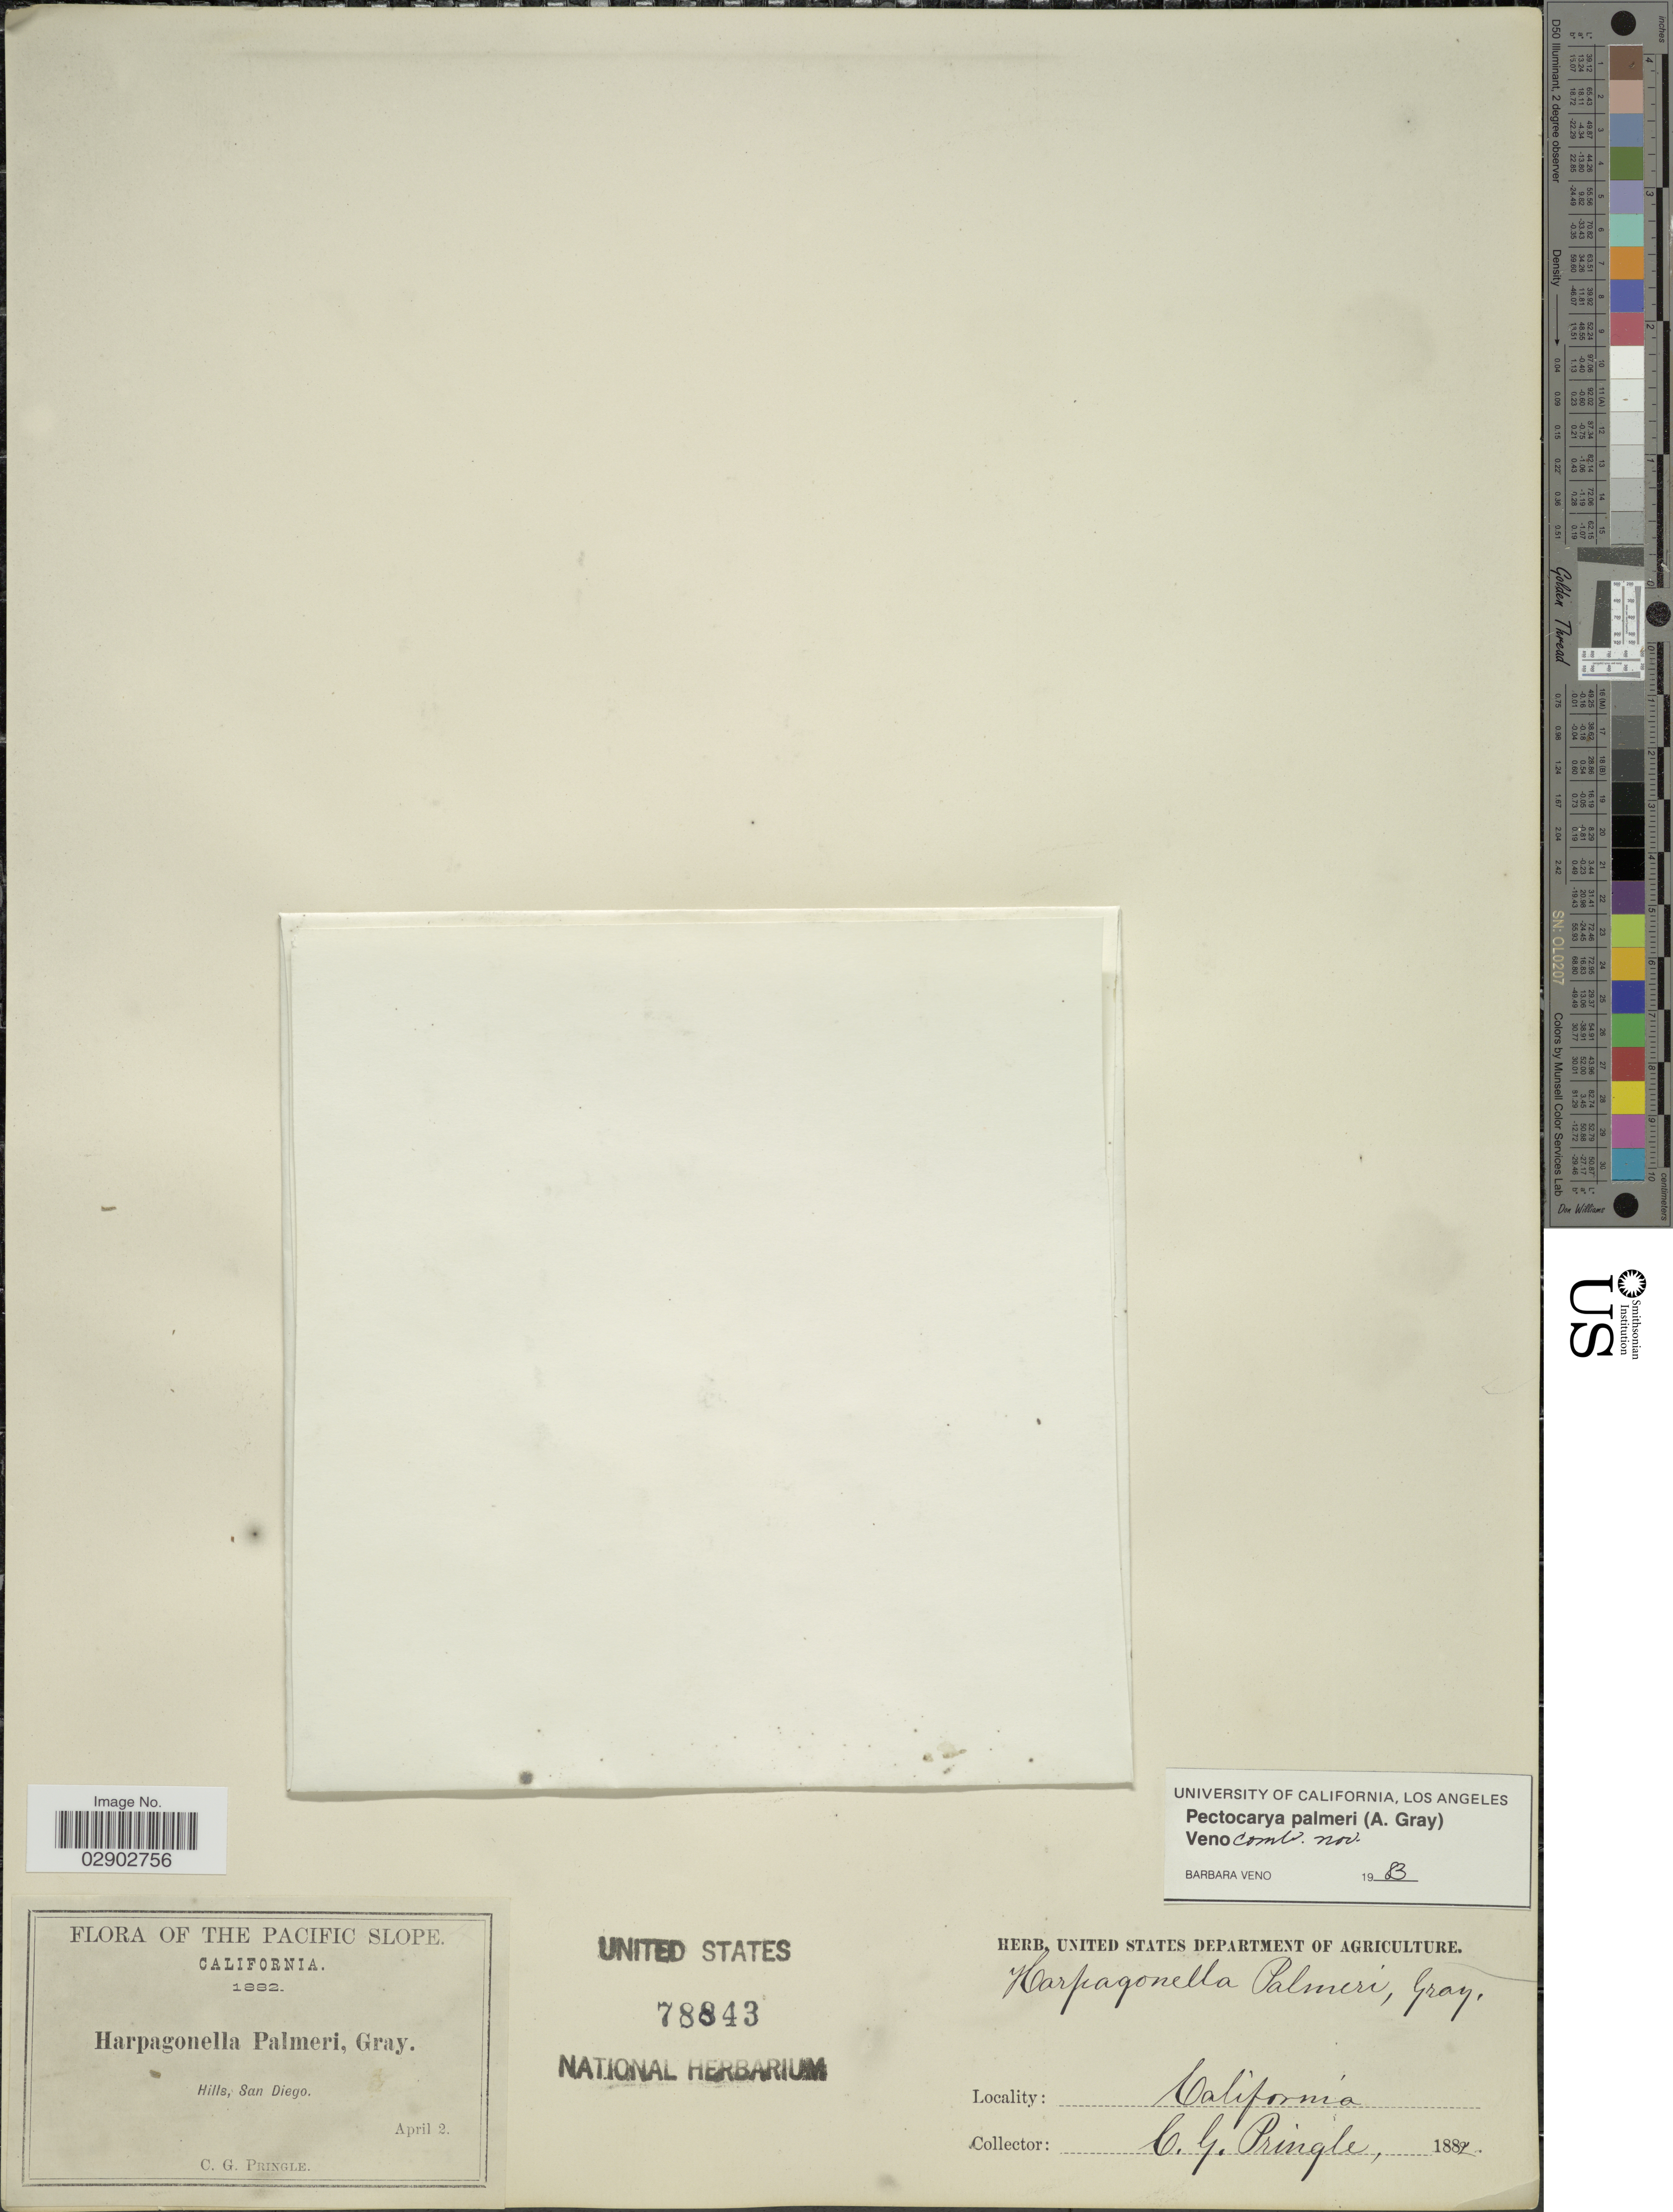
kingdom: Plantae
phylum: Tracheophyta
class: Magnoliopsida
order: Boraginales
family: Boraginaceae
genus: Harpagonella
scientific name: Harpagonella palmeri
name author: A. Gray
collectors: C. G. Pringle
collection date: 1882-04-02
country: United States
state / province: California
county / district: San Diego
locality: Pacific slope. Hills, San Diego.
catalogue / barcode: US 78843